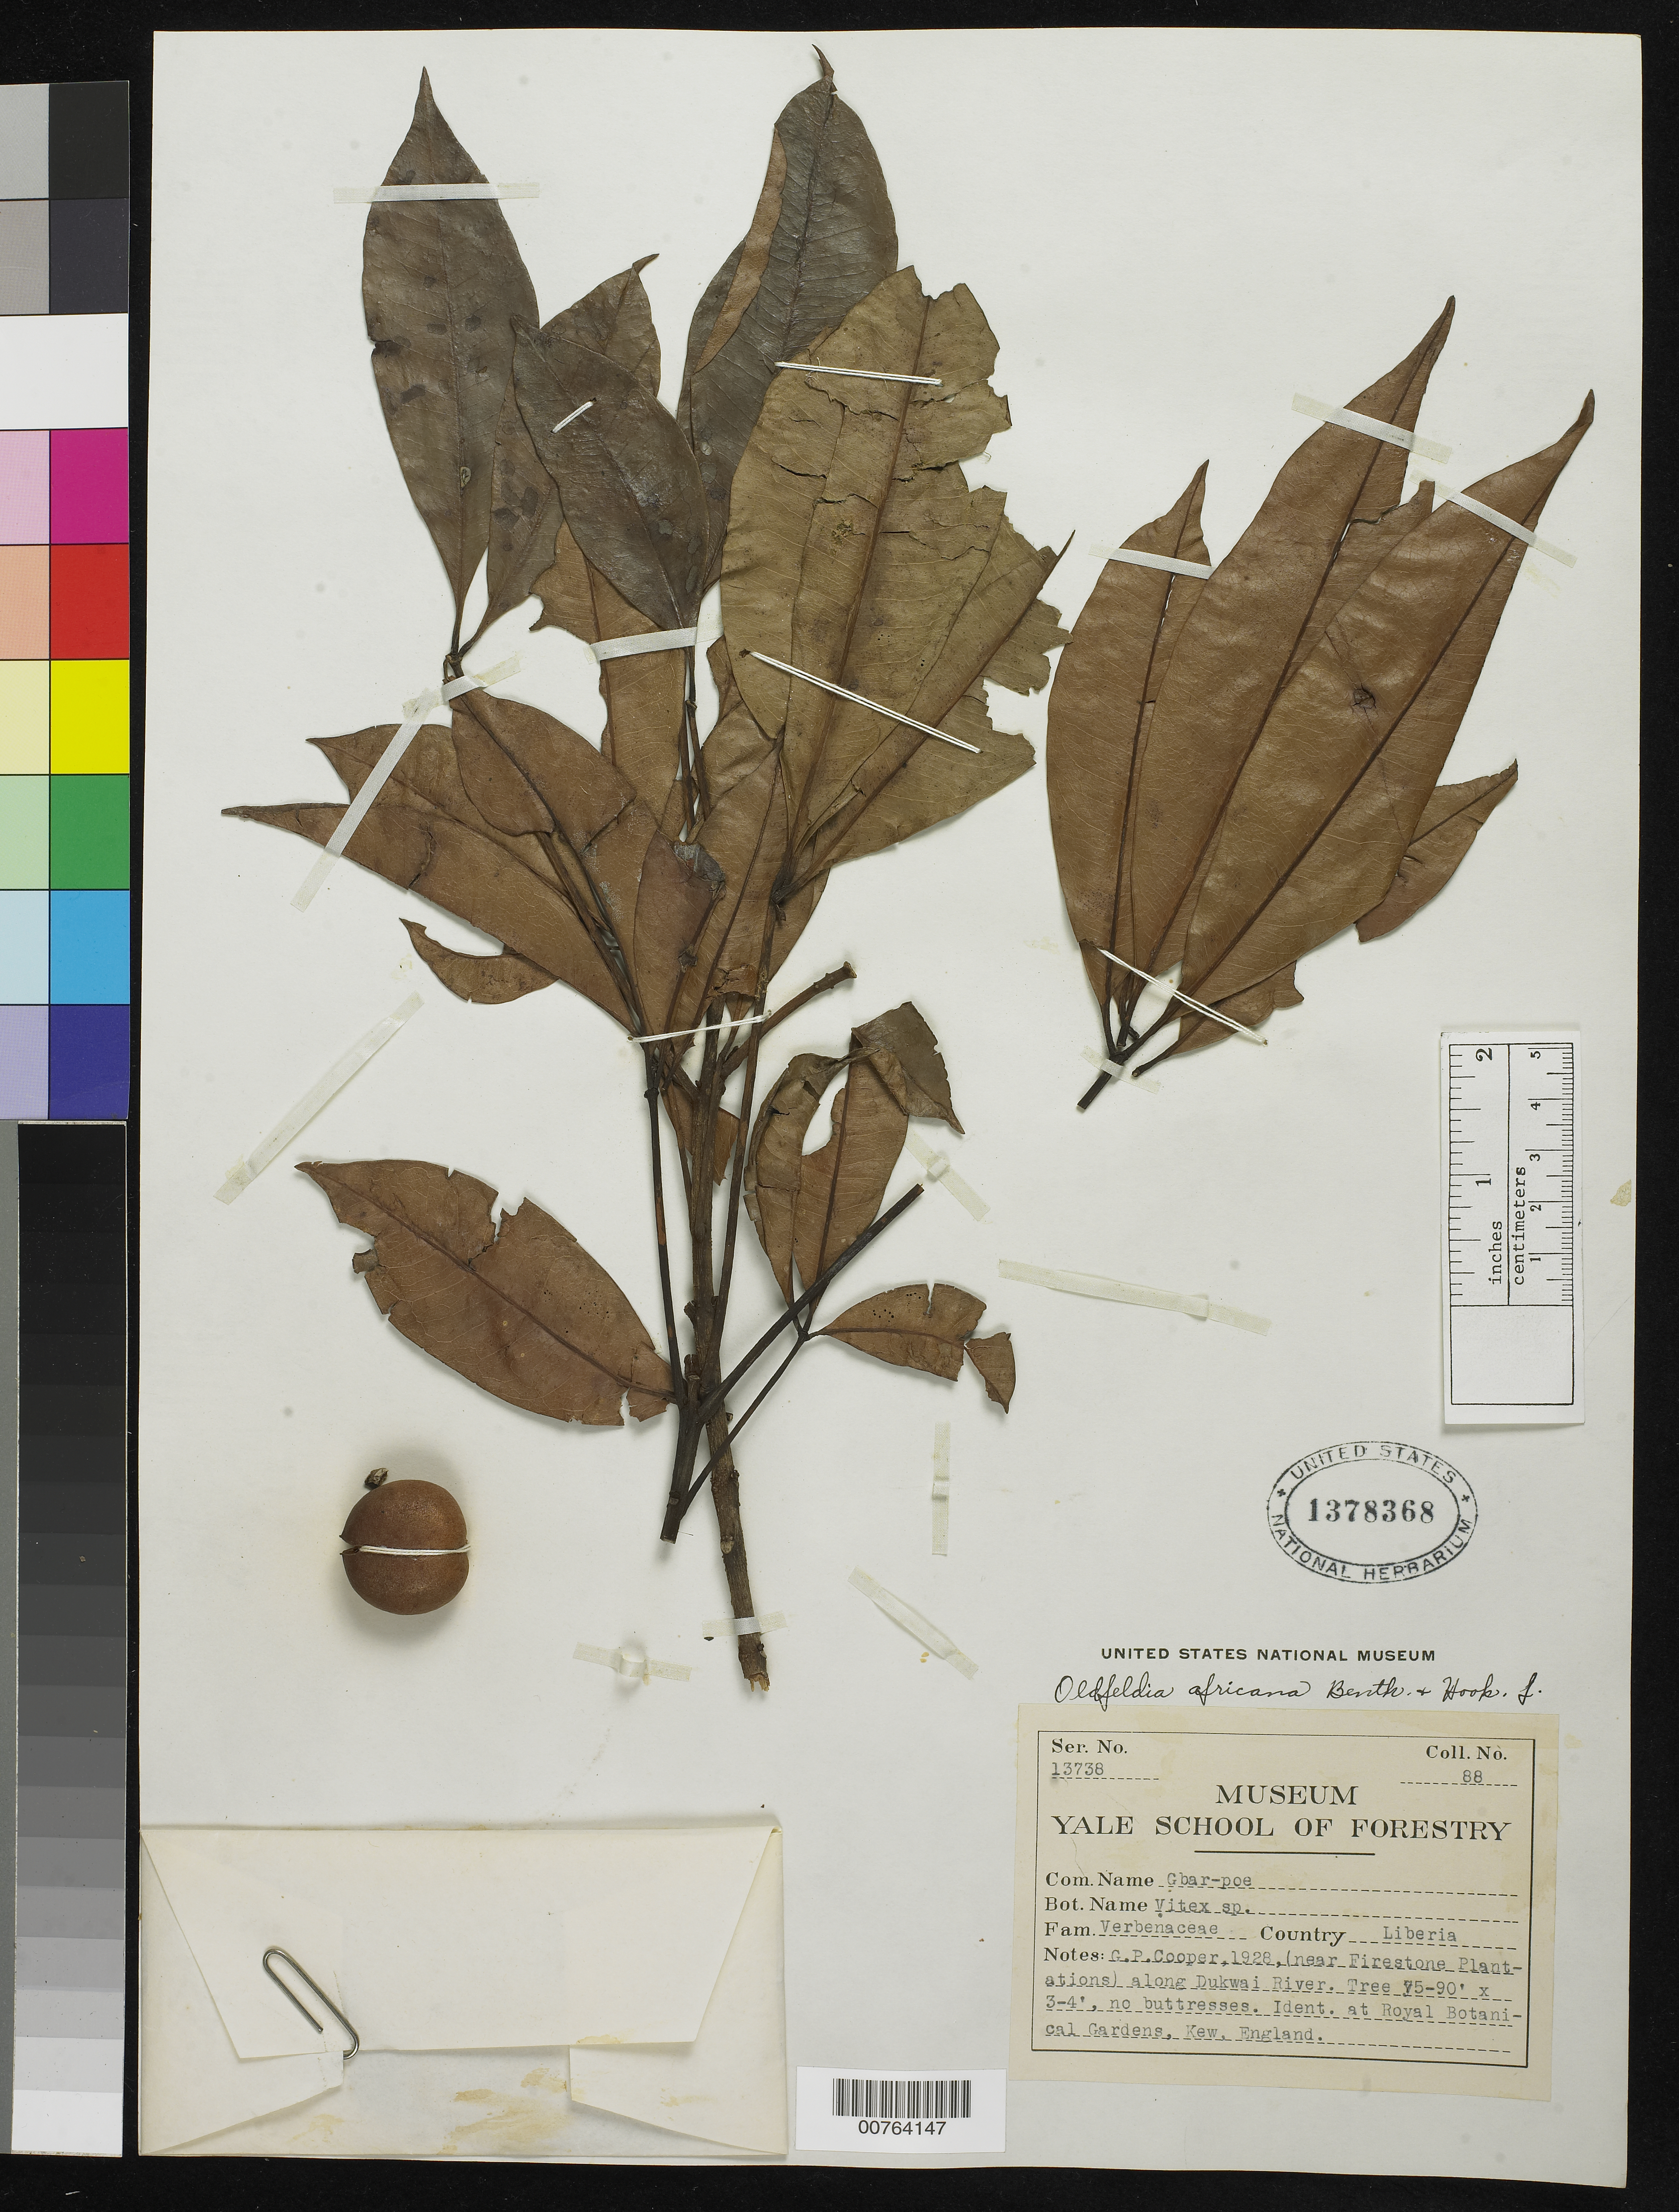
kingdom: Plantae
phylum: Tracheophyta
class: Magnoliopsida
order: Malpighiales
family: Picrodendraceae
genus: Oldfieldia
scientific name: Oldfieldia africana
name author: Benth. & Hook. f.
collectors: G. Cooper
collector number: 88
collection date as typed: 1928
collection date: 1928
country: Liberia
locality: (near Firestone Plantations) along Dukwai River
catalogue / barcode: US 1378368